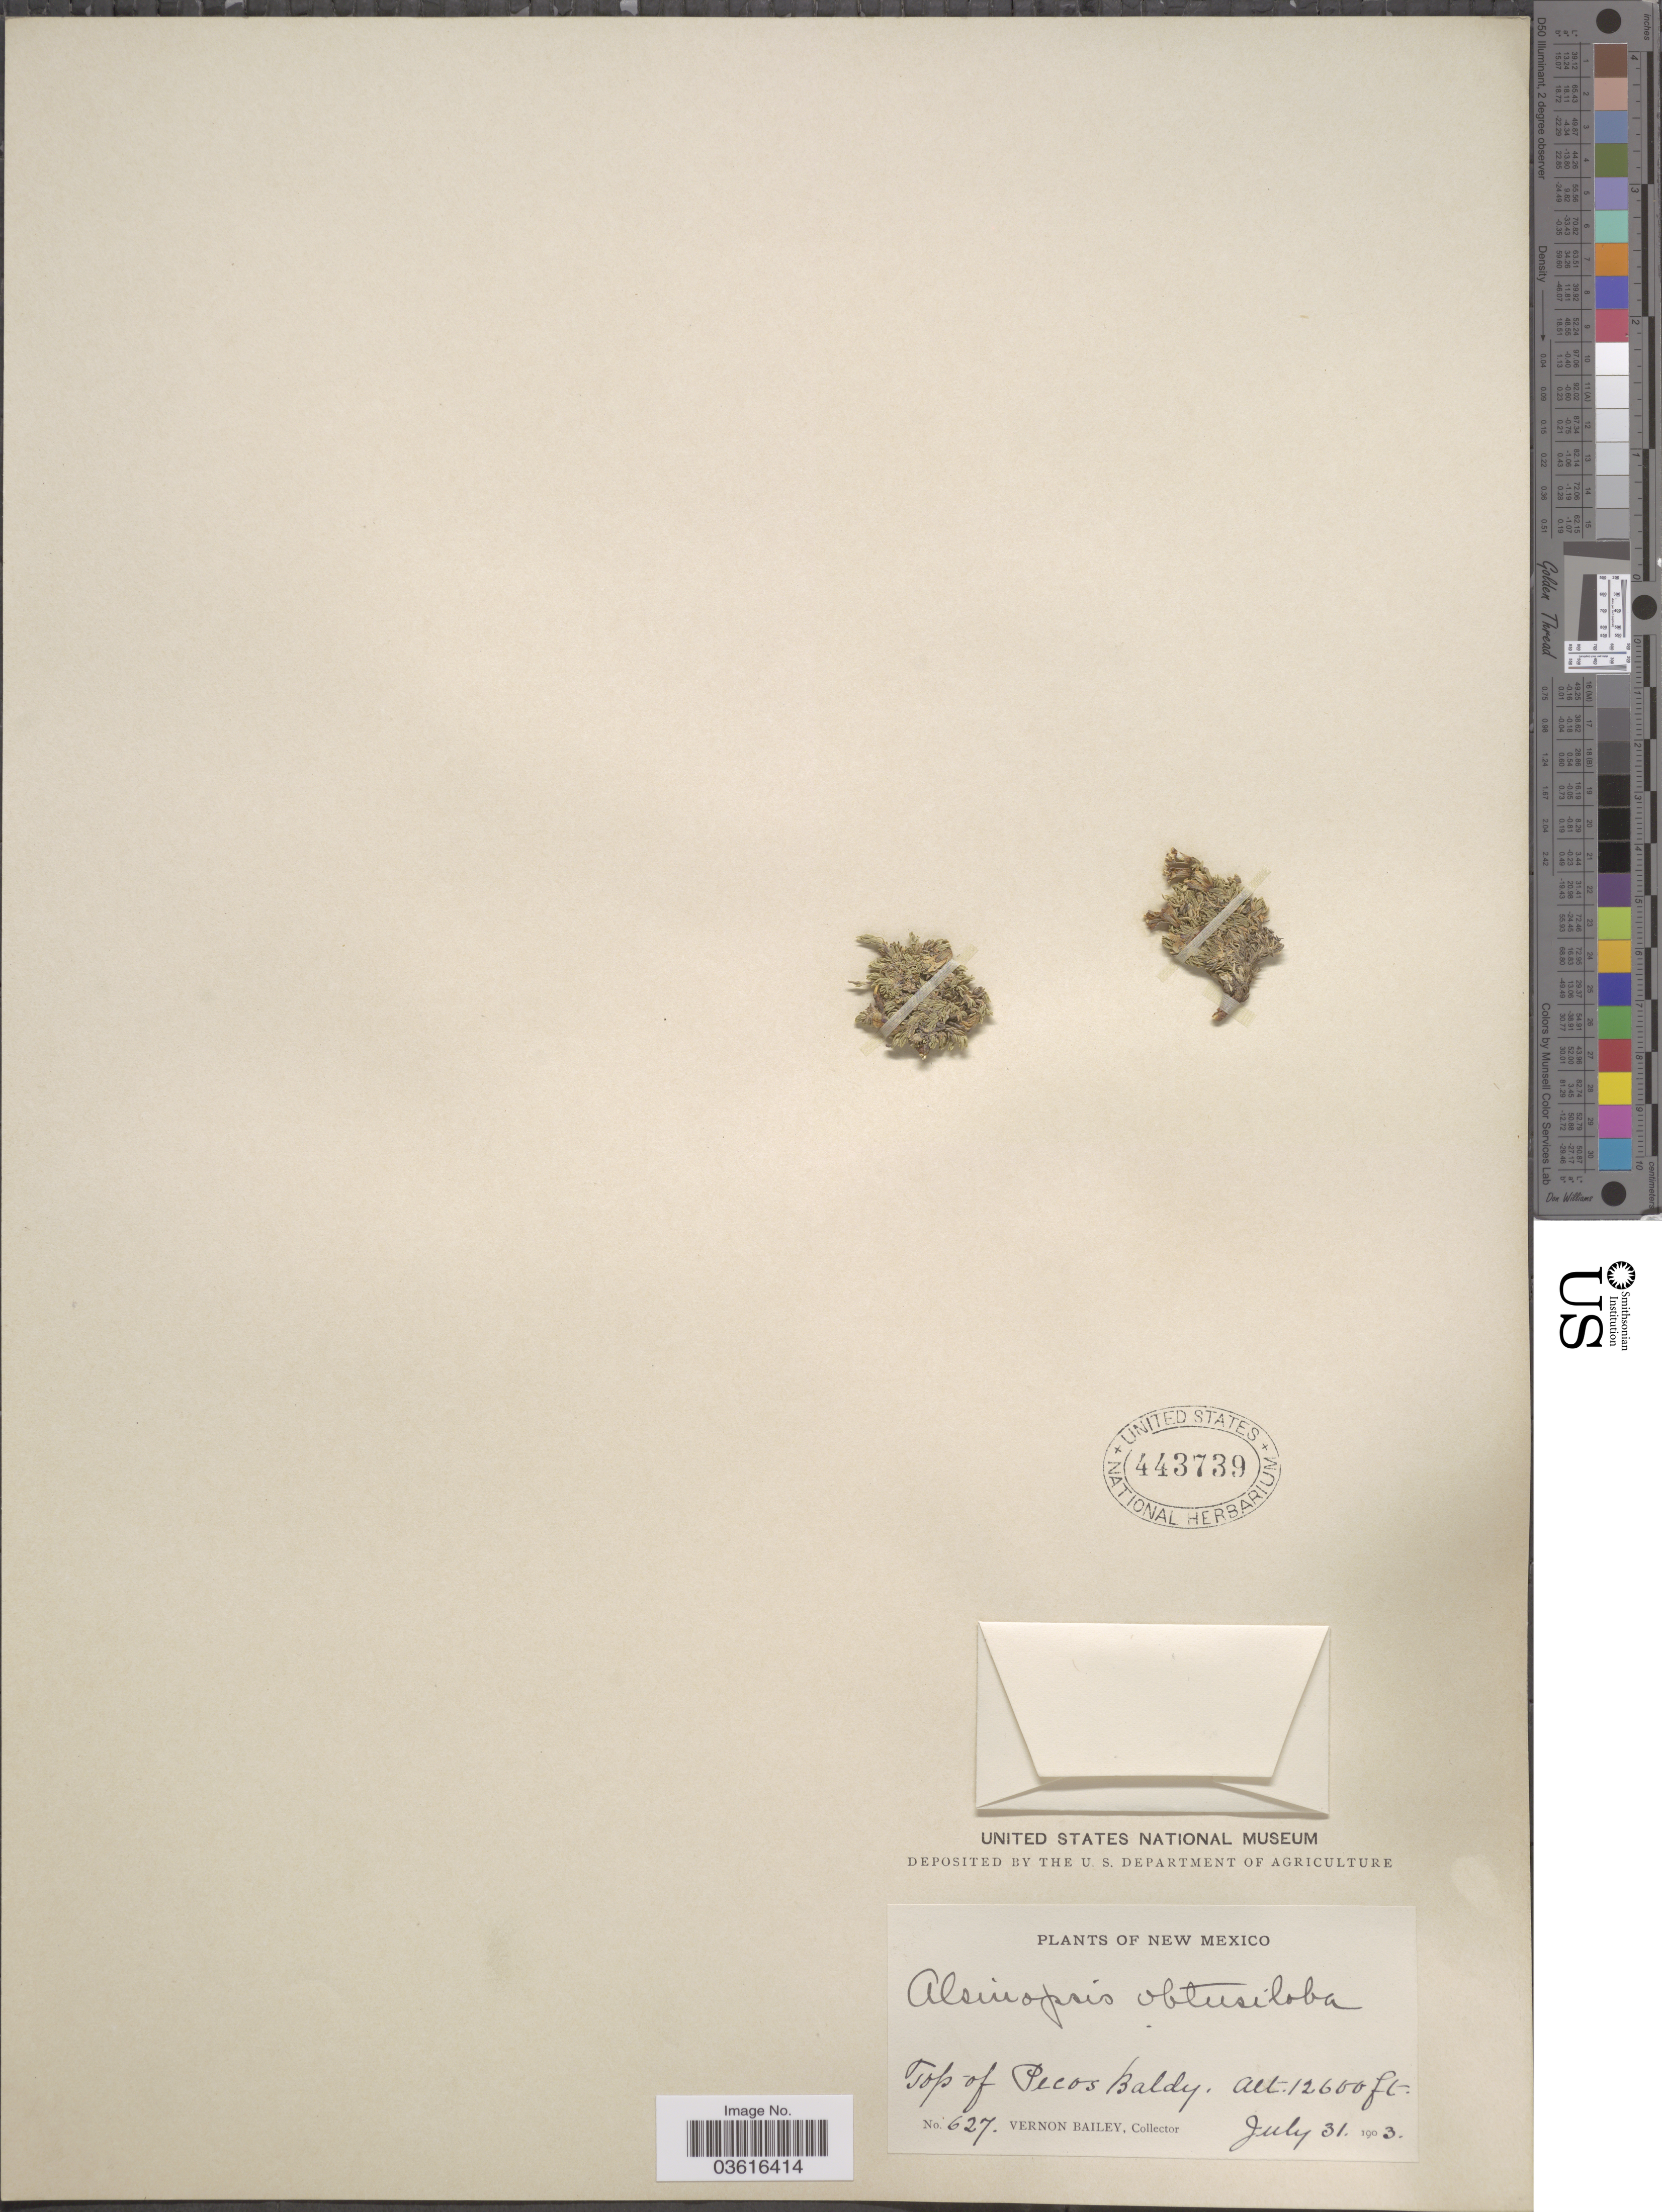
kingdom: Plantae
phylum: Tracheophyta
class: Magnoliopsida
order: Caryophyllales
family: Caryophyllaceae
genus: Cherleria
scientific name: Cherleria obtusiloba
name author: (Rydb.) A.J. Moore & Dillenb.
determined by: Strong, M. T., (US), Smithsonian Institution - National Museum of Natural History (UNITED STATES)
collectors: V. O. Bailey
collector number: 627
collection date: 1903-07-31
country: United States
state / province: New Mexico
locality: Top of Pecos Baldy.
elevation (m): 3840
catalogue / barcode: US 443739